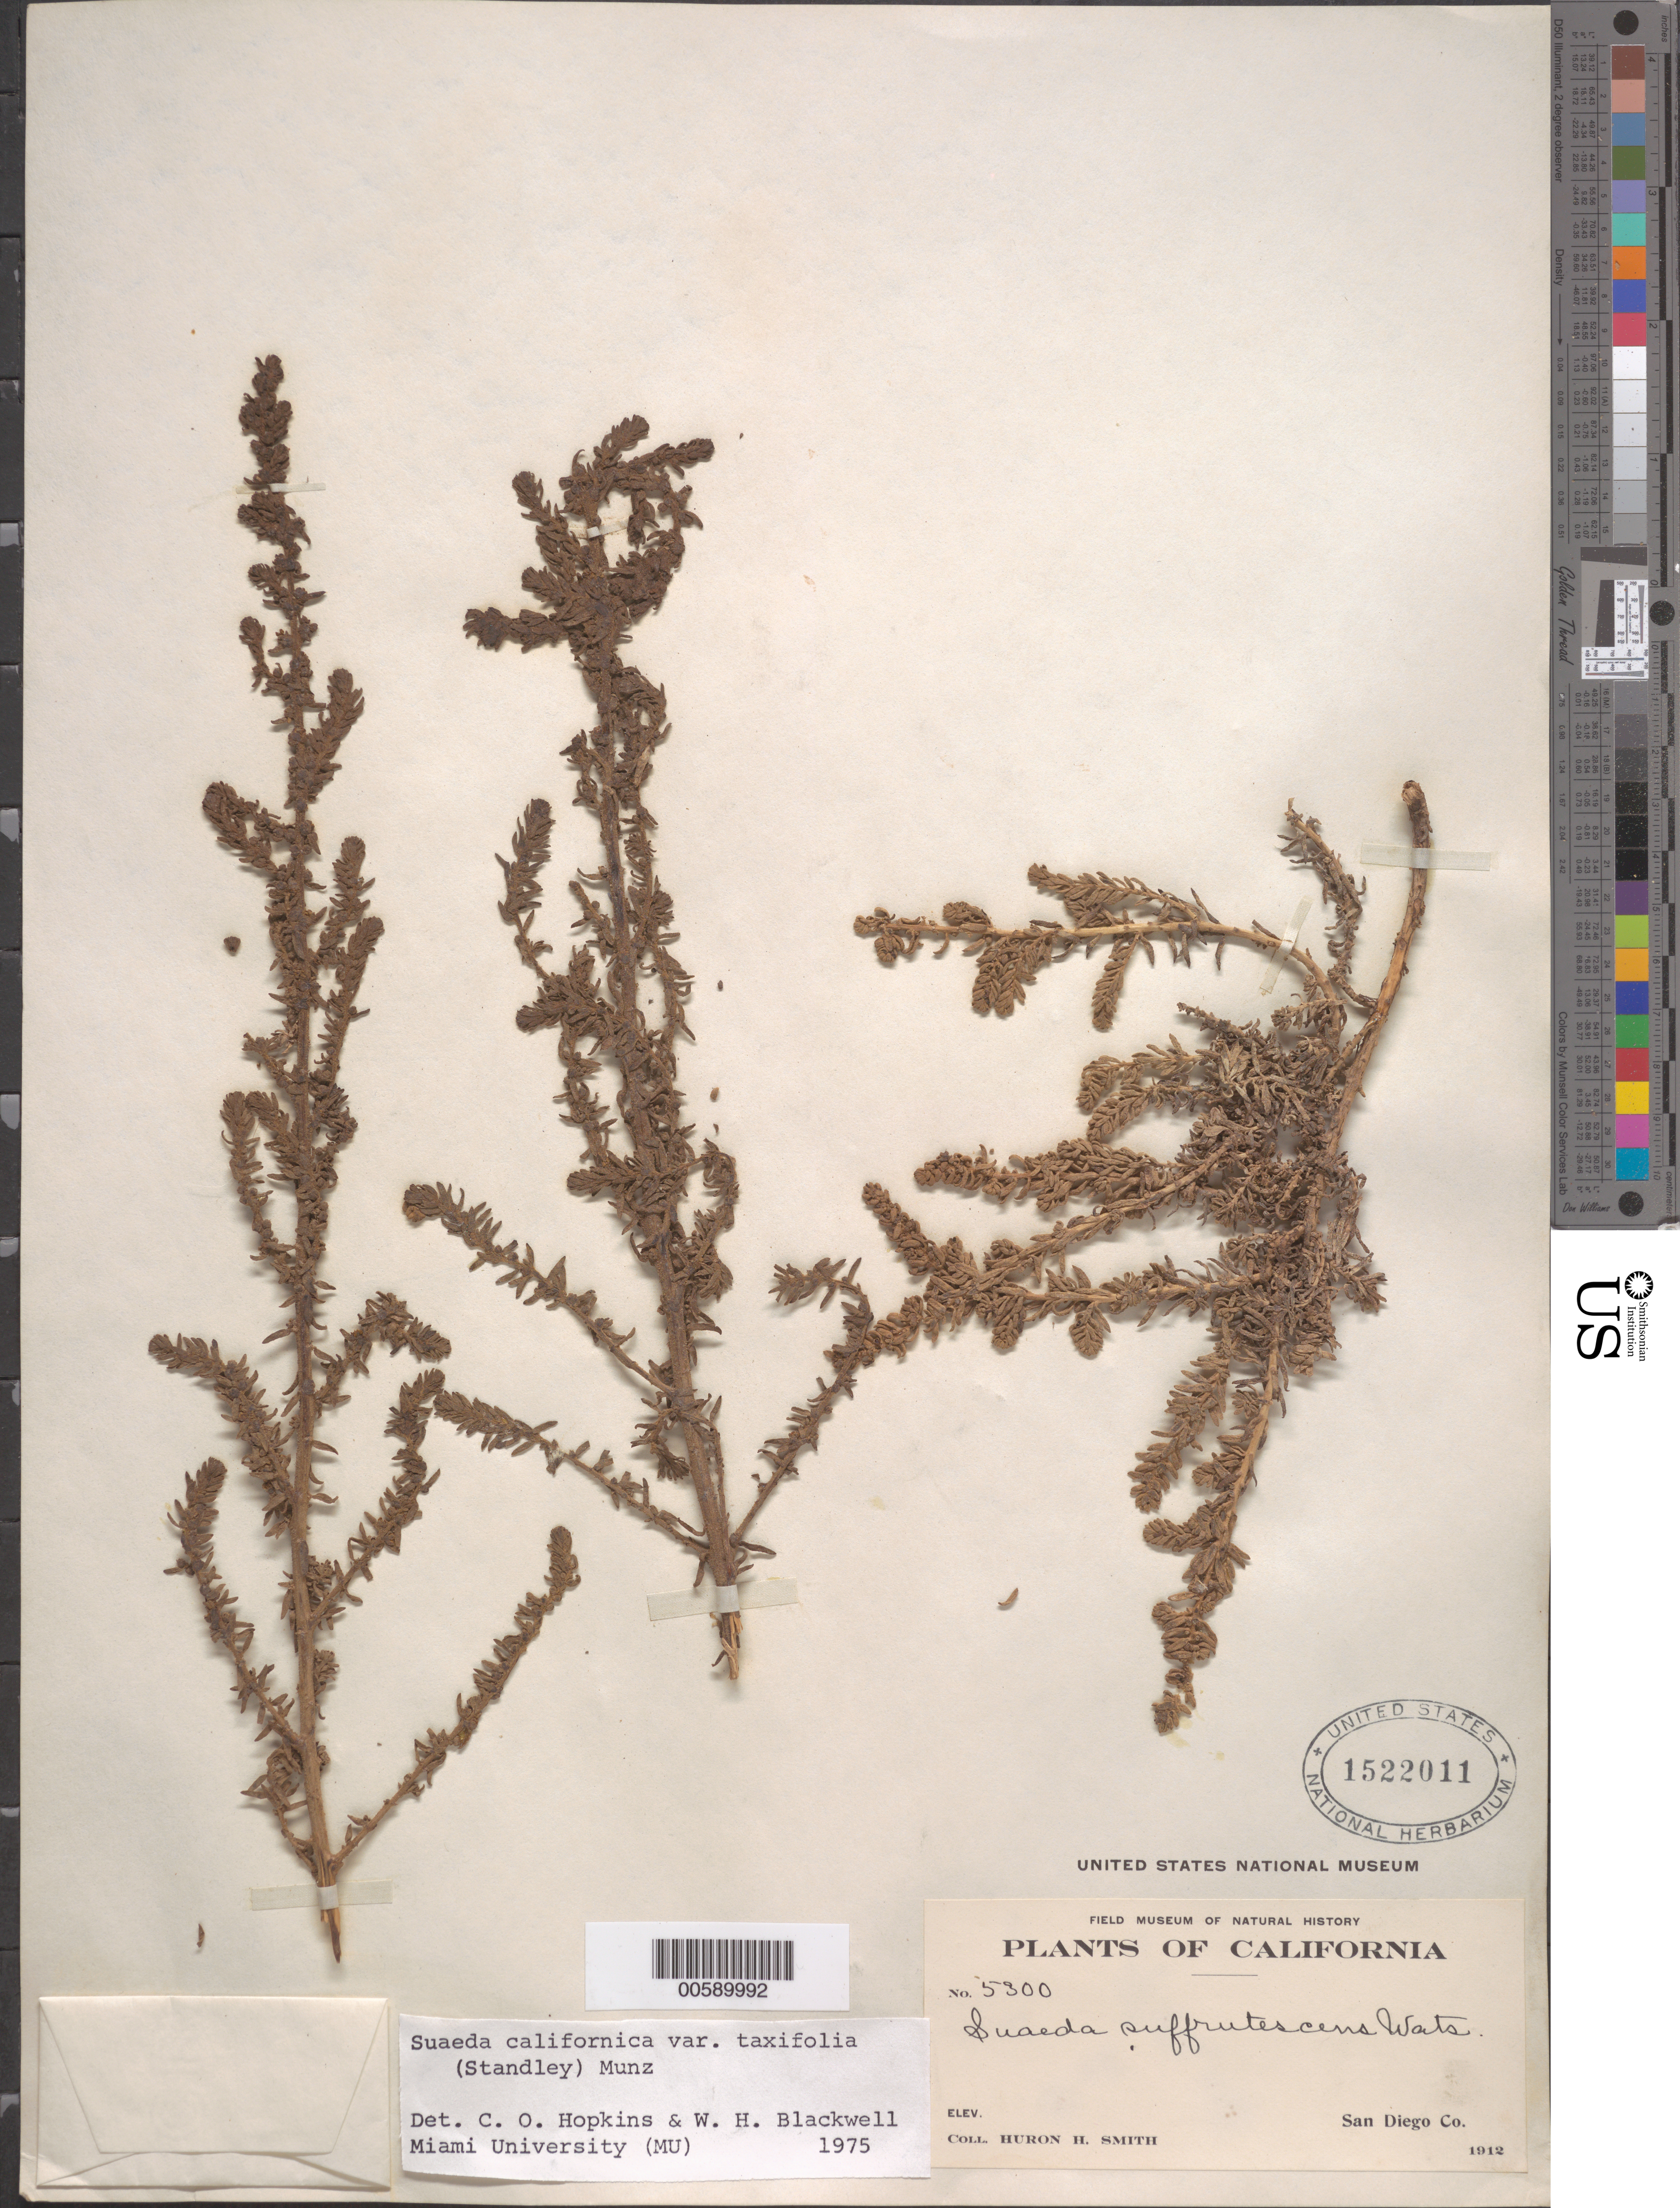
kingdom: Plantae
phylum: Tracheophyta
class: Magnoliopsida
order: Caryophyllales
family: Amaranthaceae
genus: Suaeda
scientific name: Suaeda californica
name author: S. Watson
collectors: Herbert H. Smith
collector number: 5300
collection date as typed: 1912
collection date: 1912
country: United States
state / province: California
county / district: San Diego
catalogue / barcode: US 1522011